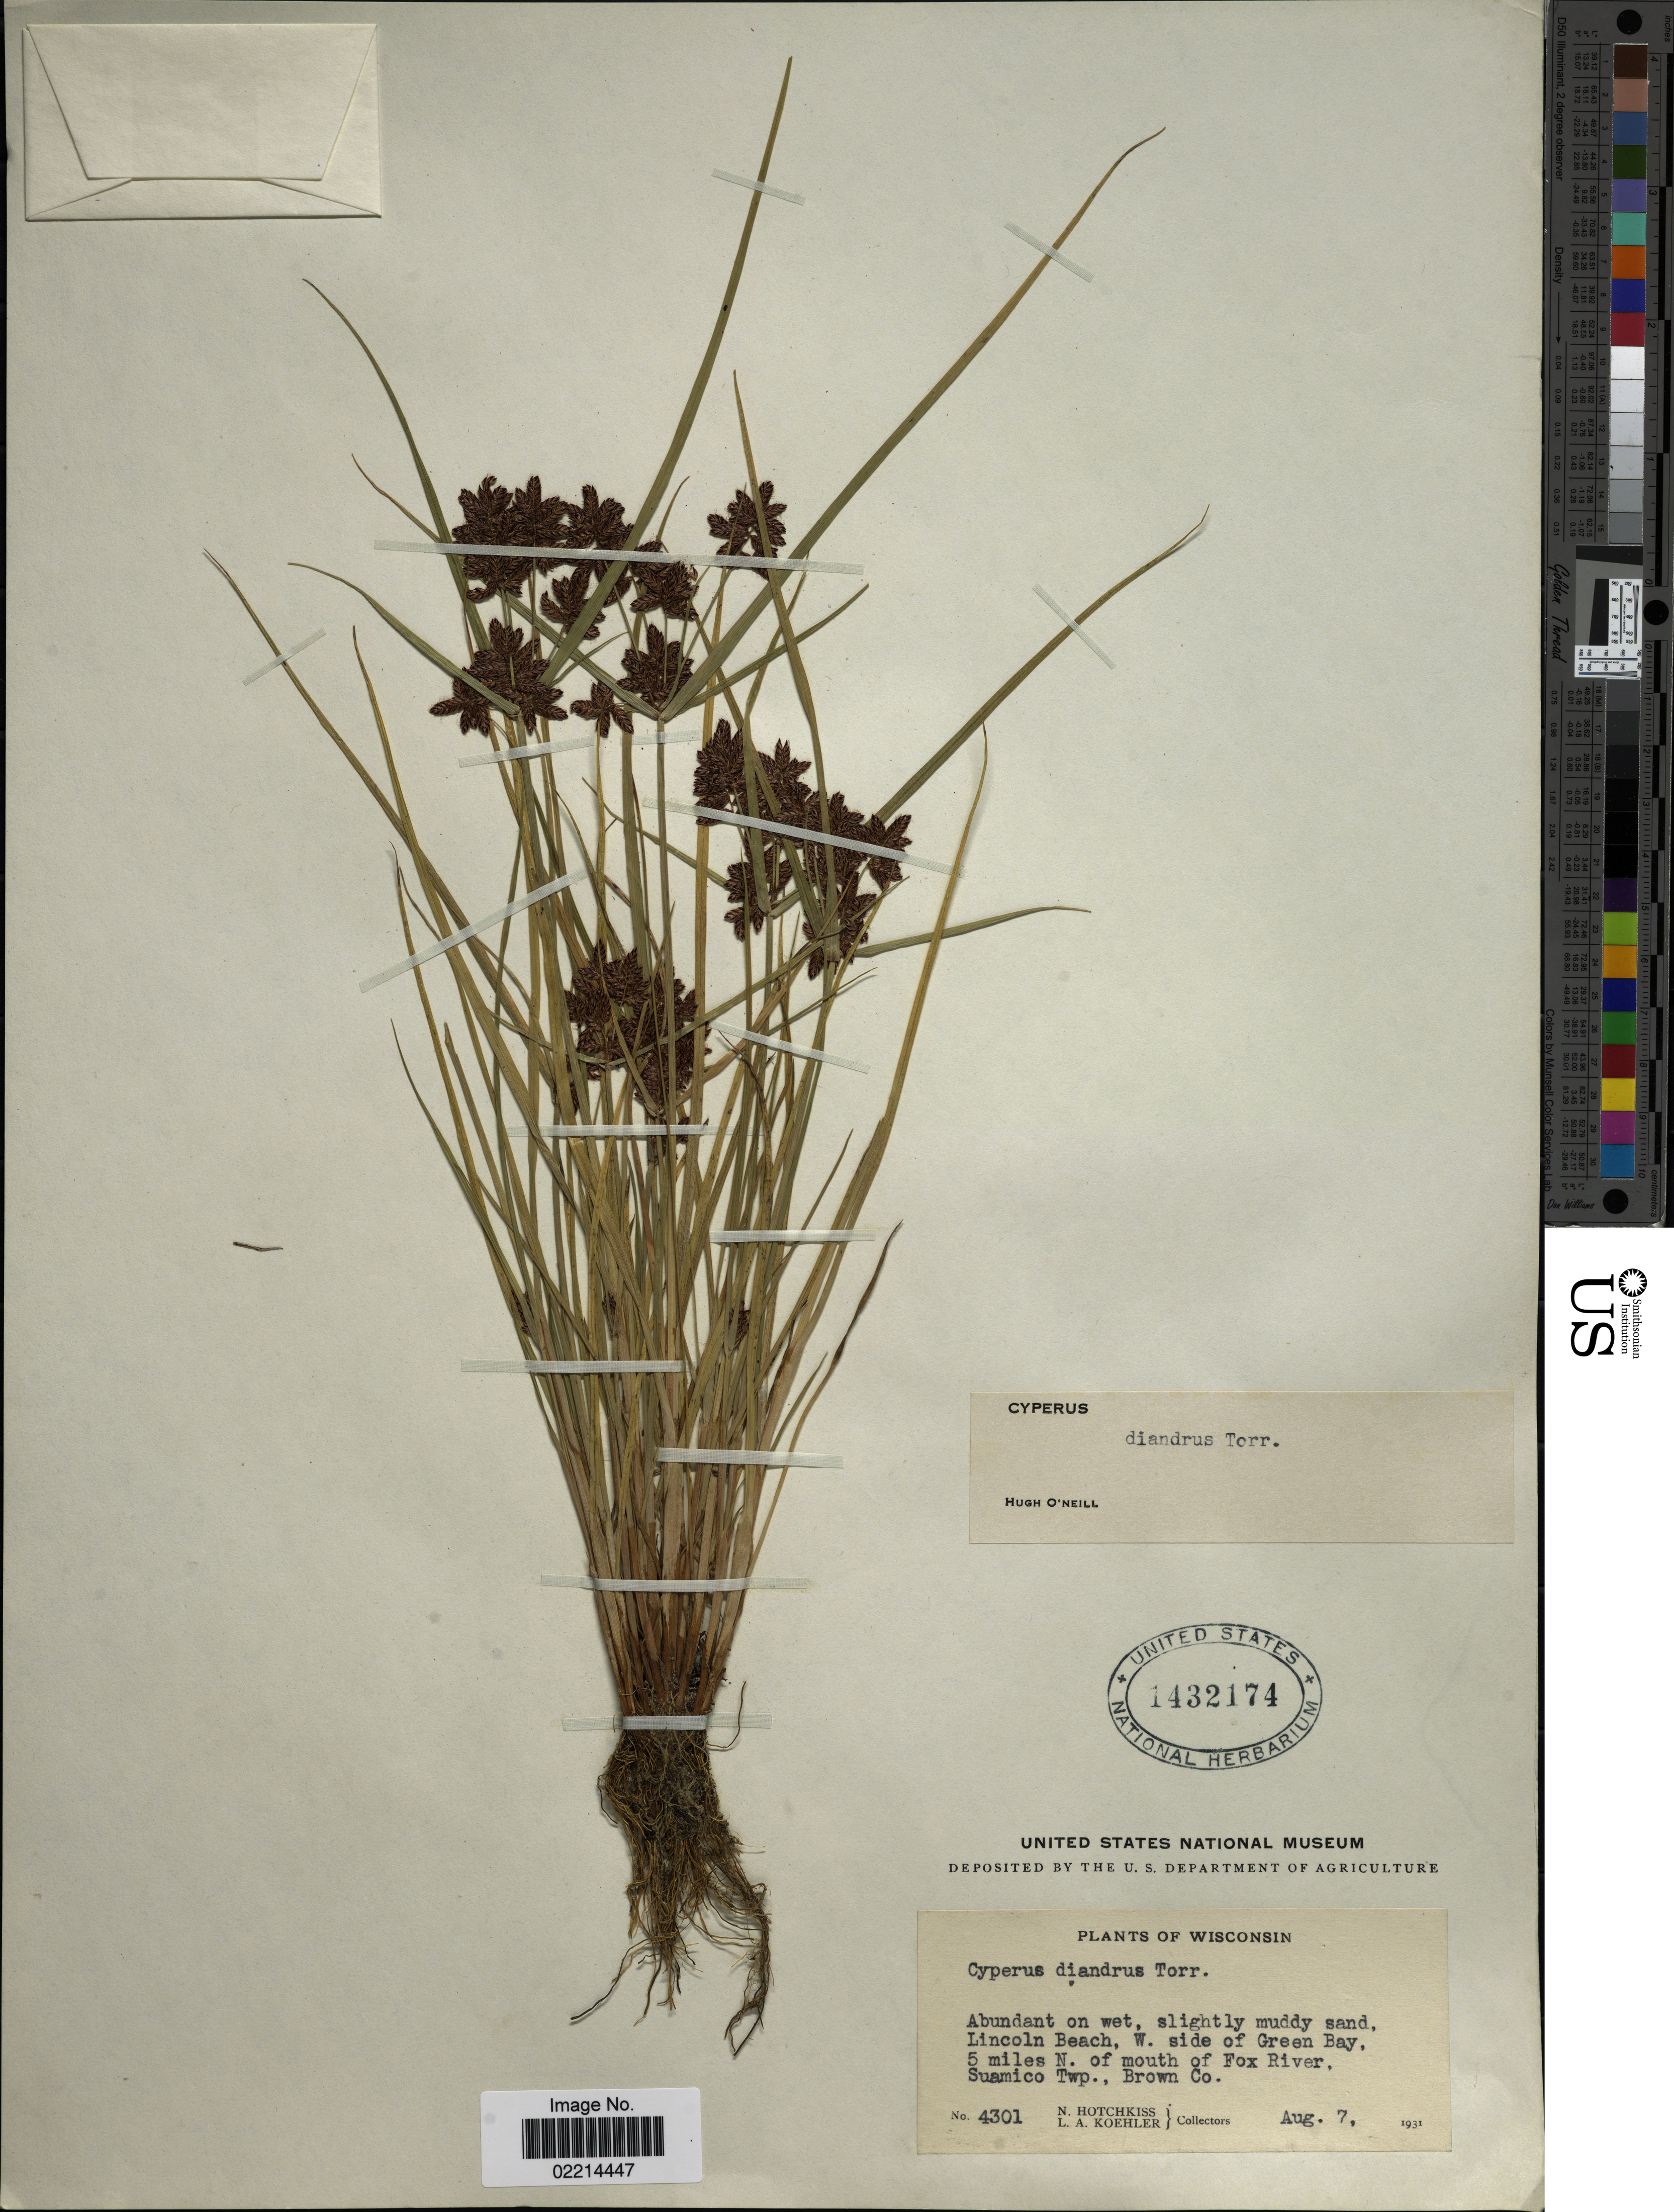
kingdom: Plantae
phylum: Tracheophyta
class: Liliopsida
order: Poales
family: Cyperaceae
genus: Cyperus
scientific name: Cyperus diandrus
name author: Torr.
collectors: N. Hotchkiss & L. Koehler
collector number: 4301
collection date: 1931-08-07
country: United States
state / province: Wisconsin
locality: Abundant on wet, Lincoln Beach, W. side of Green Bay, 5 miles N. of mouth of Fox River, Suamico Twp., Brown Co.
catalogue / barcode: US 1432174